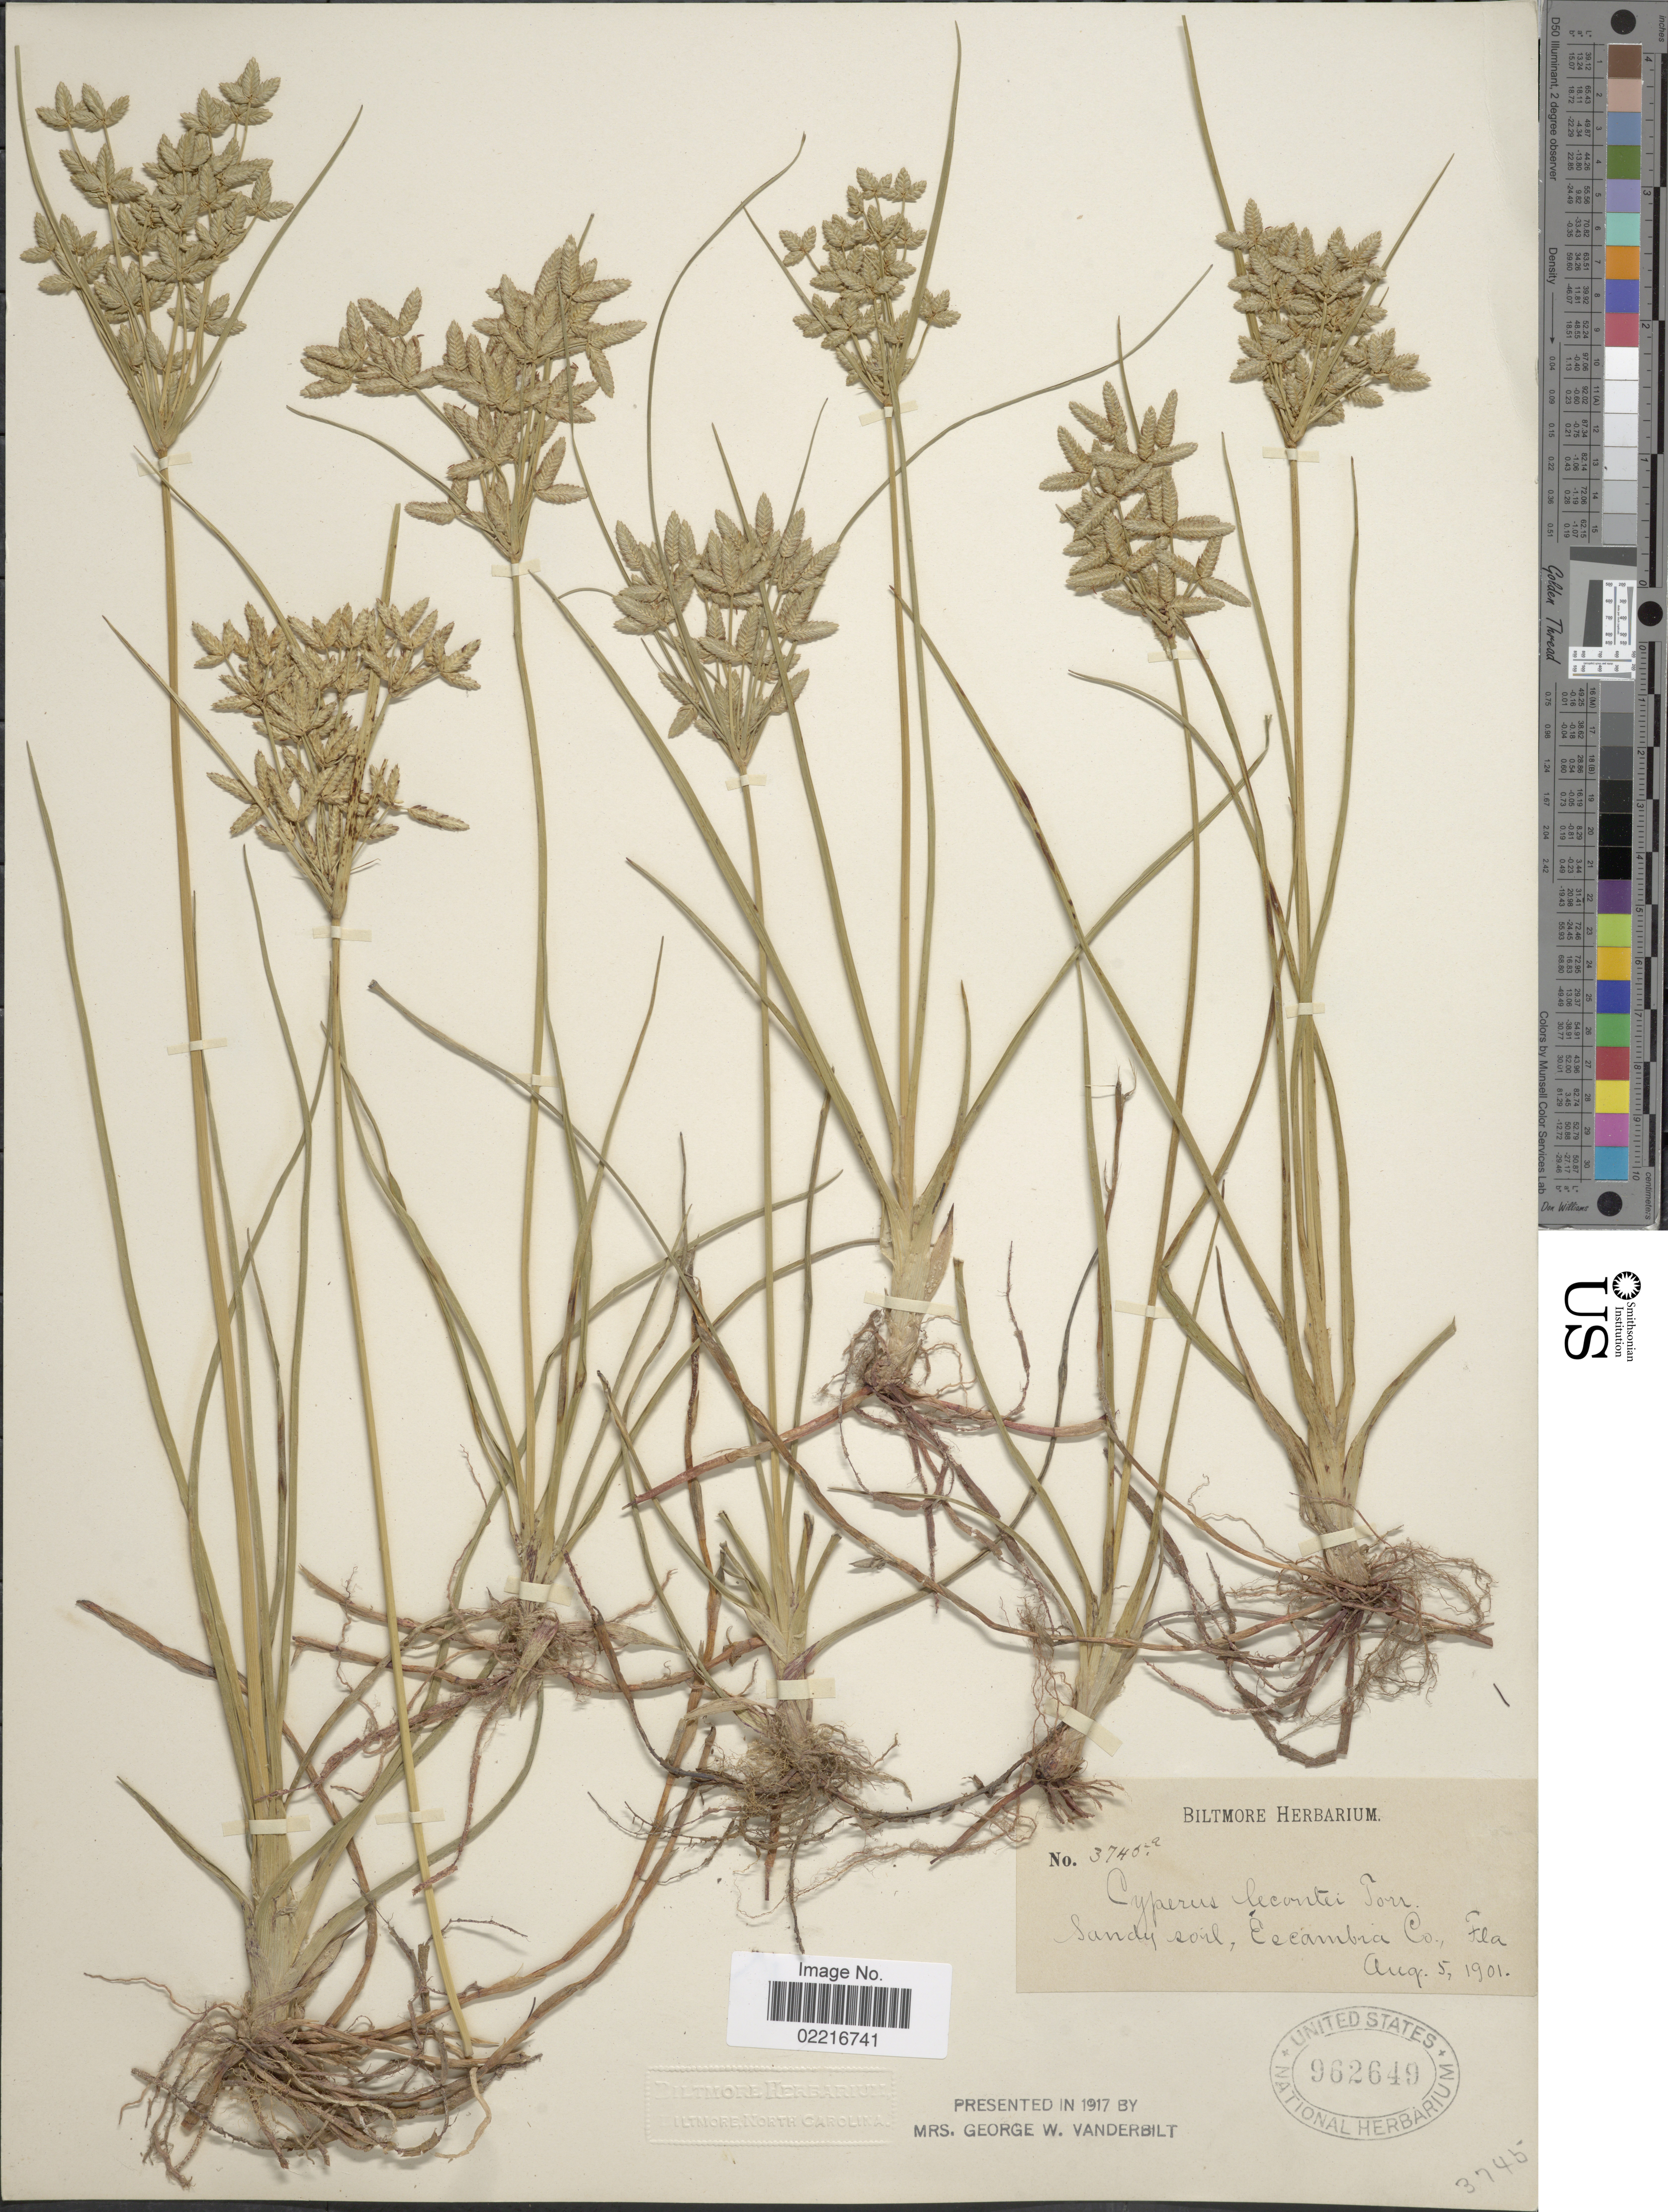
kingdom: Plantae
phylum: Tracheophyta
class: Liliopsida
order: Poales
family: Cyperaceae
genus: Cyperus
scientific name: Cyperus lecontei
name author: Torr. ex Steud.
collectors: ex herb. Biltmore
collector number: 3745a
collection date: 1901-08-05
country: United States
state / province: Florida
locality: Eecambia Co.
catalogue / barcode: US 962649